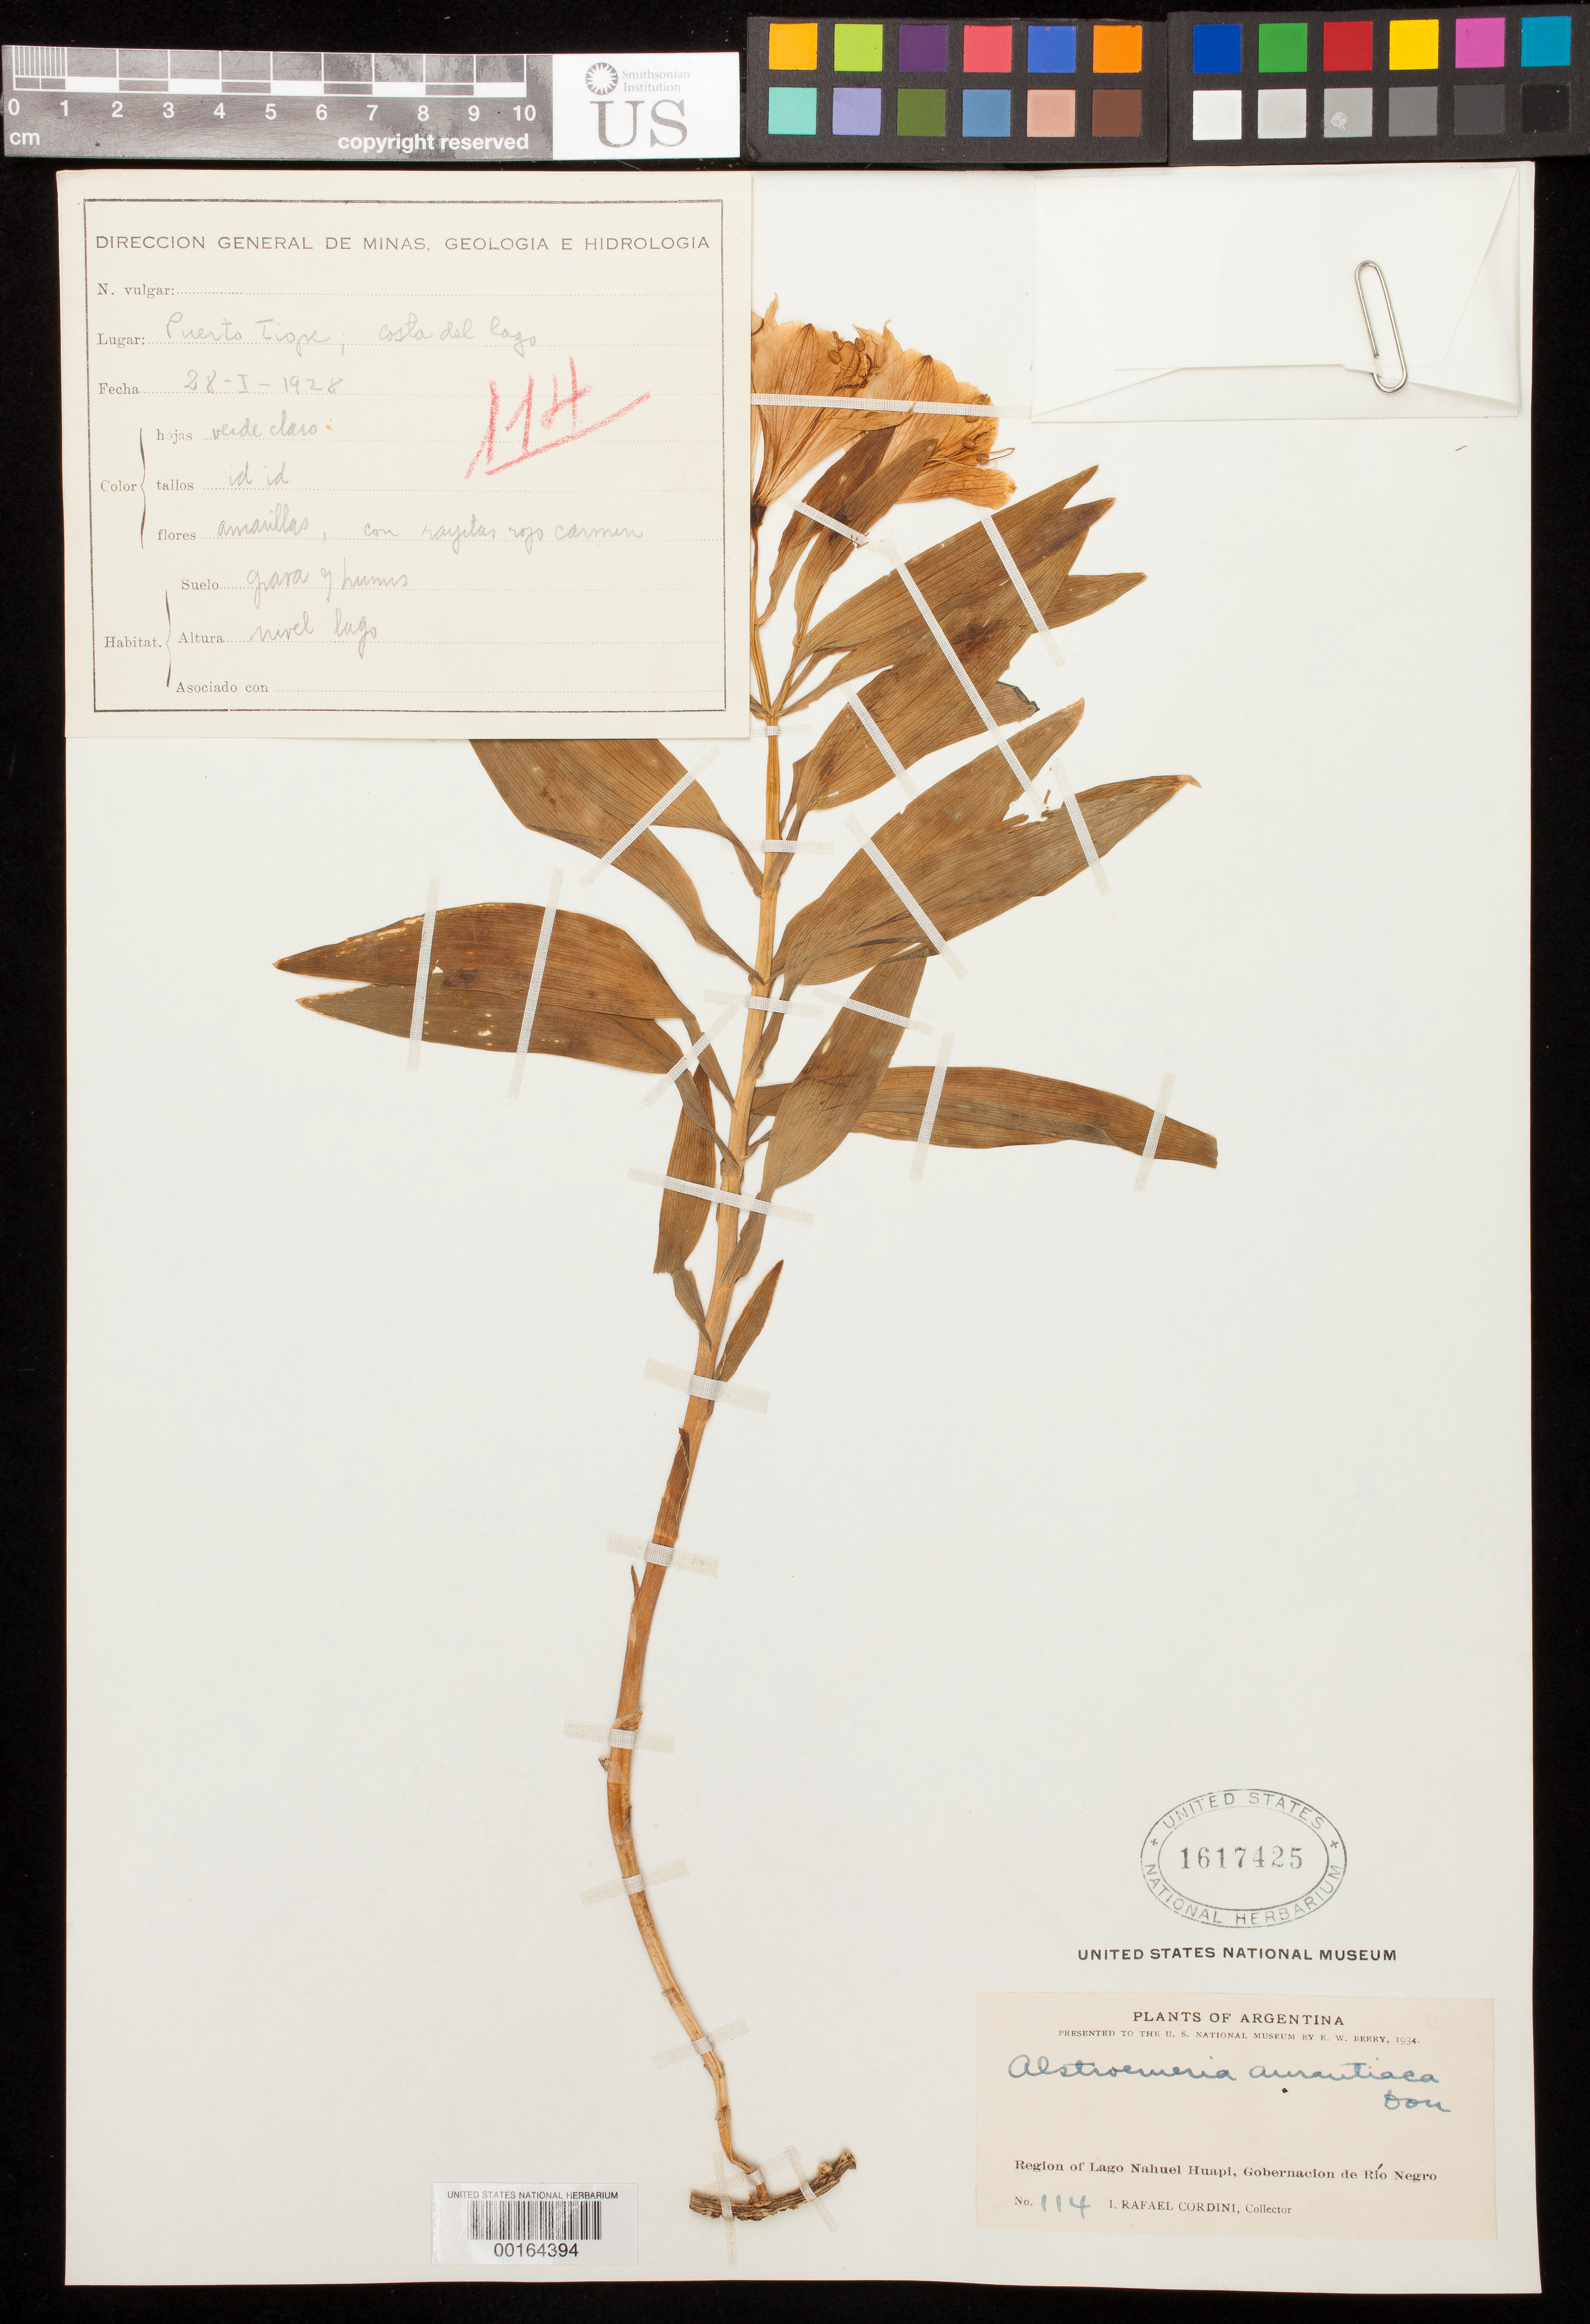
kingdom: Plantae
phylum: Tracheophyta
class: Liliopsida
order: Liliales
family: Alstroemeriaceae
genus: Alstroemeria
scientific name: Alstroemeria aurantiaca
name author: D. Don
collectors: I. Cordini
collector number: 114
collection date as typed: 28 Jan 1928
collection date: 1928-01-28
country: Argentina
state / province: Río Negro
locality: Region of Lago Nahuel Huapi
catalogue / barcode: US 1617425